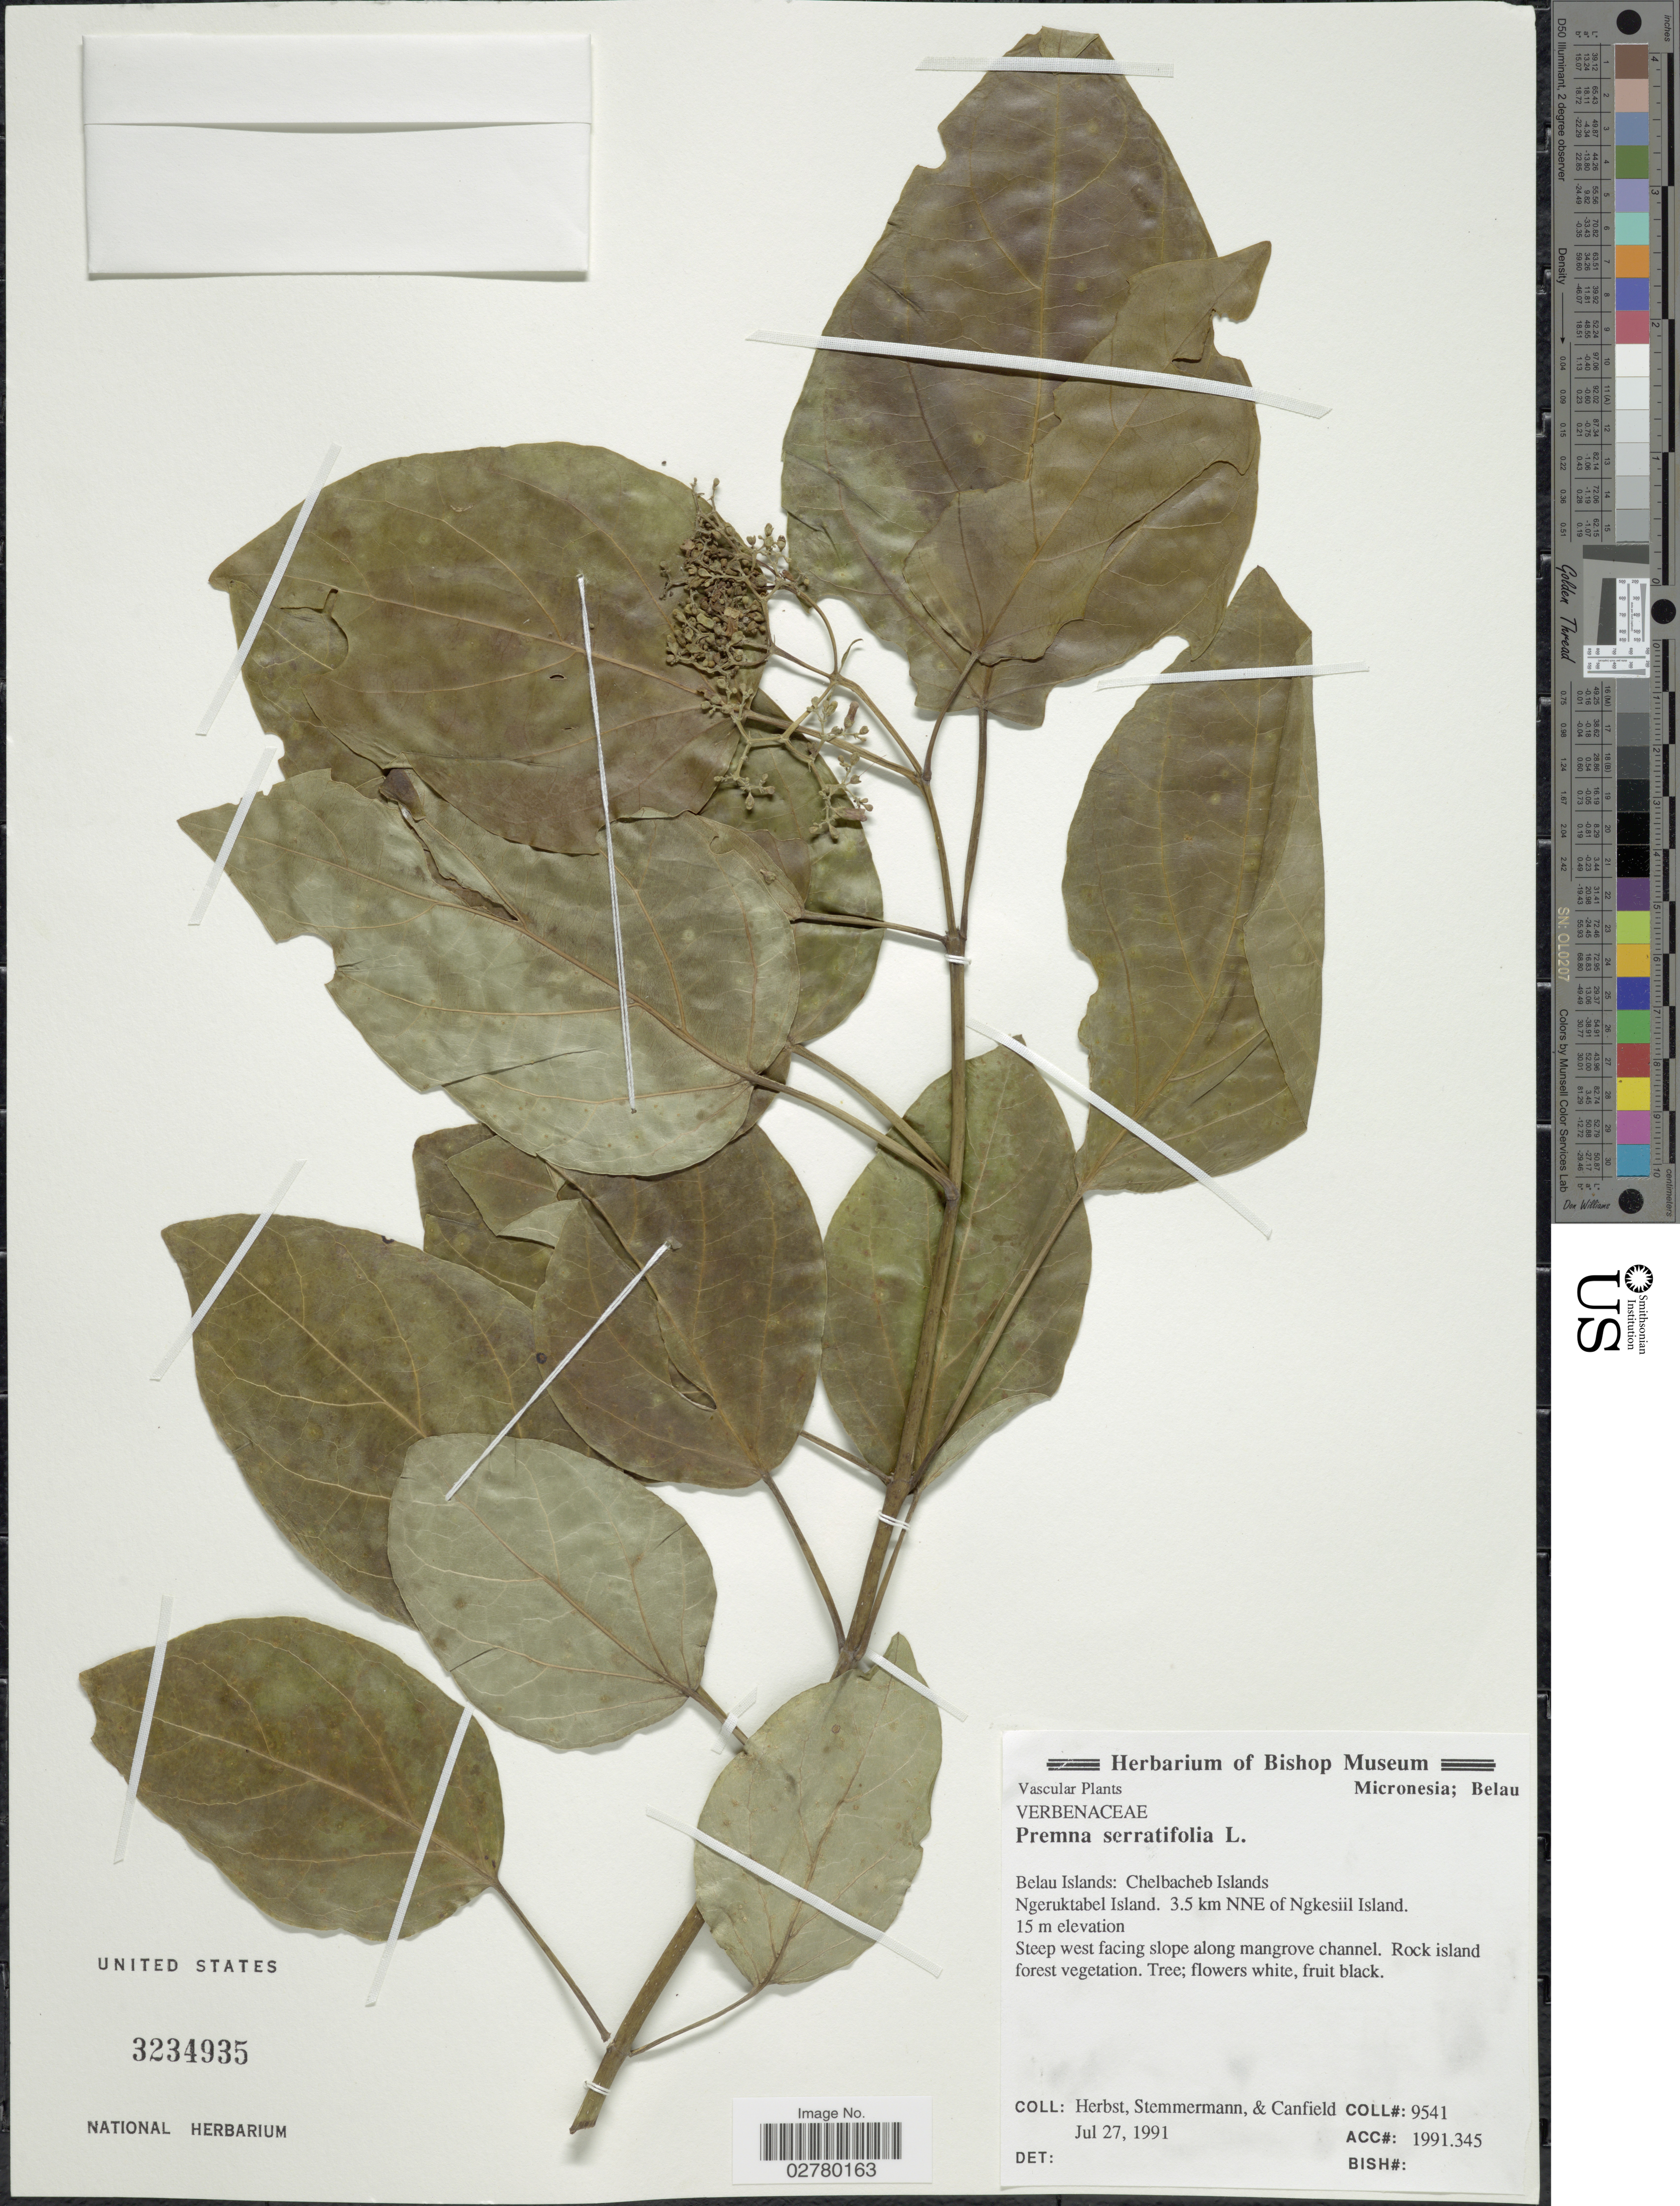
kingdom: Plantae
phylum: Tracheophyta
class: Magnoliopsida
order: Lamiales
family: Lamiaceae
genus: Premna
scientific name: Premna serratifolia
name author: L.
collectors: -. Herbst, -. Stemmermann & -. Canfield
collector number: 9541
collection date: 1991-07-27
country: Palau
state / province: Koror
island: Ngeruktabel [Urukthapel]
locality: Belau Islands: Chelbacheb Islands. Ngeruktabel Island. 3.5 km NNE of Ngkesiil Island.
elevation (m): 15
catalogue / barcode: US 3234935